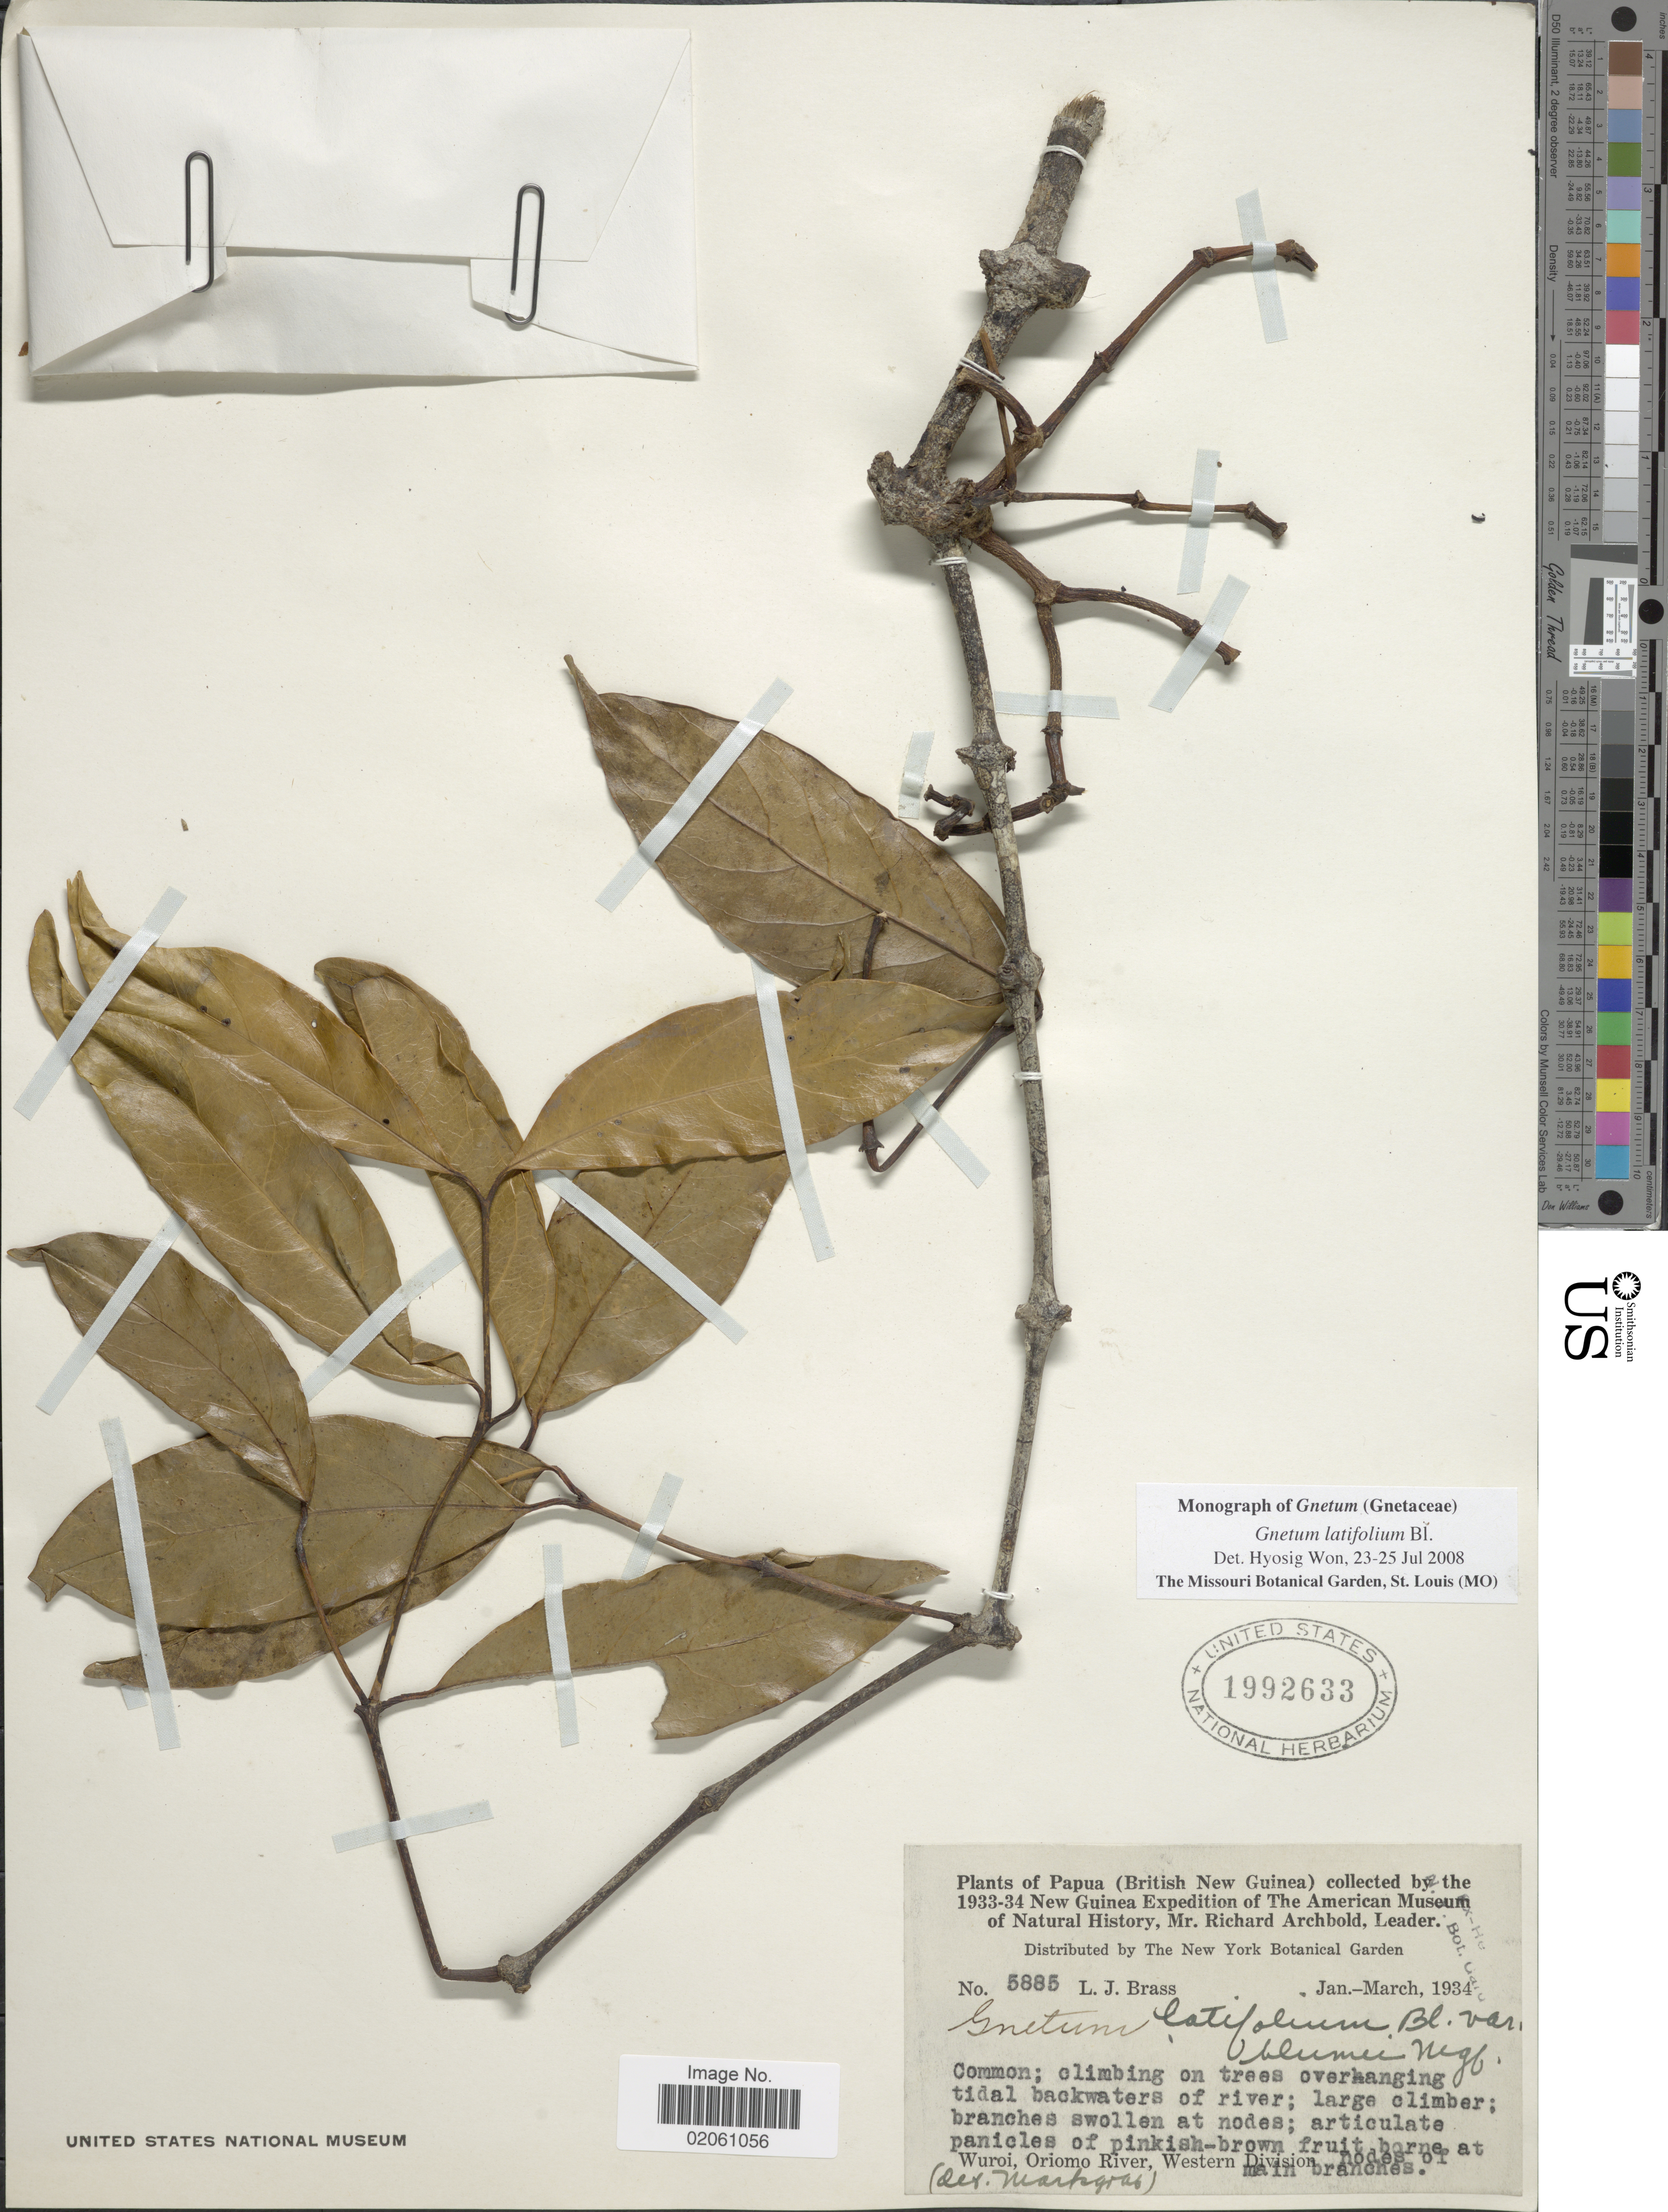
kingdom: Plantae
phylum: Tracheophyta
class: Gnetopsida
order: Gnetales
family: Gnetaceae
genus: Gnetum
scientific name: Gnetum latifolium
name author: Blume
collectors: L. J. Brass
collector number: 5885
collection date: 1934-01/1934-03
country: Papua New Guinea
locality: (British New Guinea), Wuroi, Oriomo River, Western Division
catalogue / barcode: US 1992633